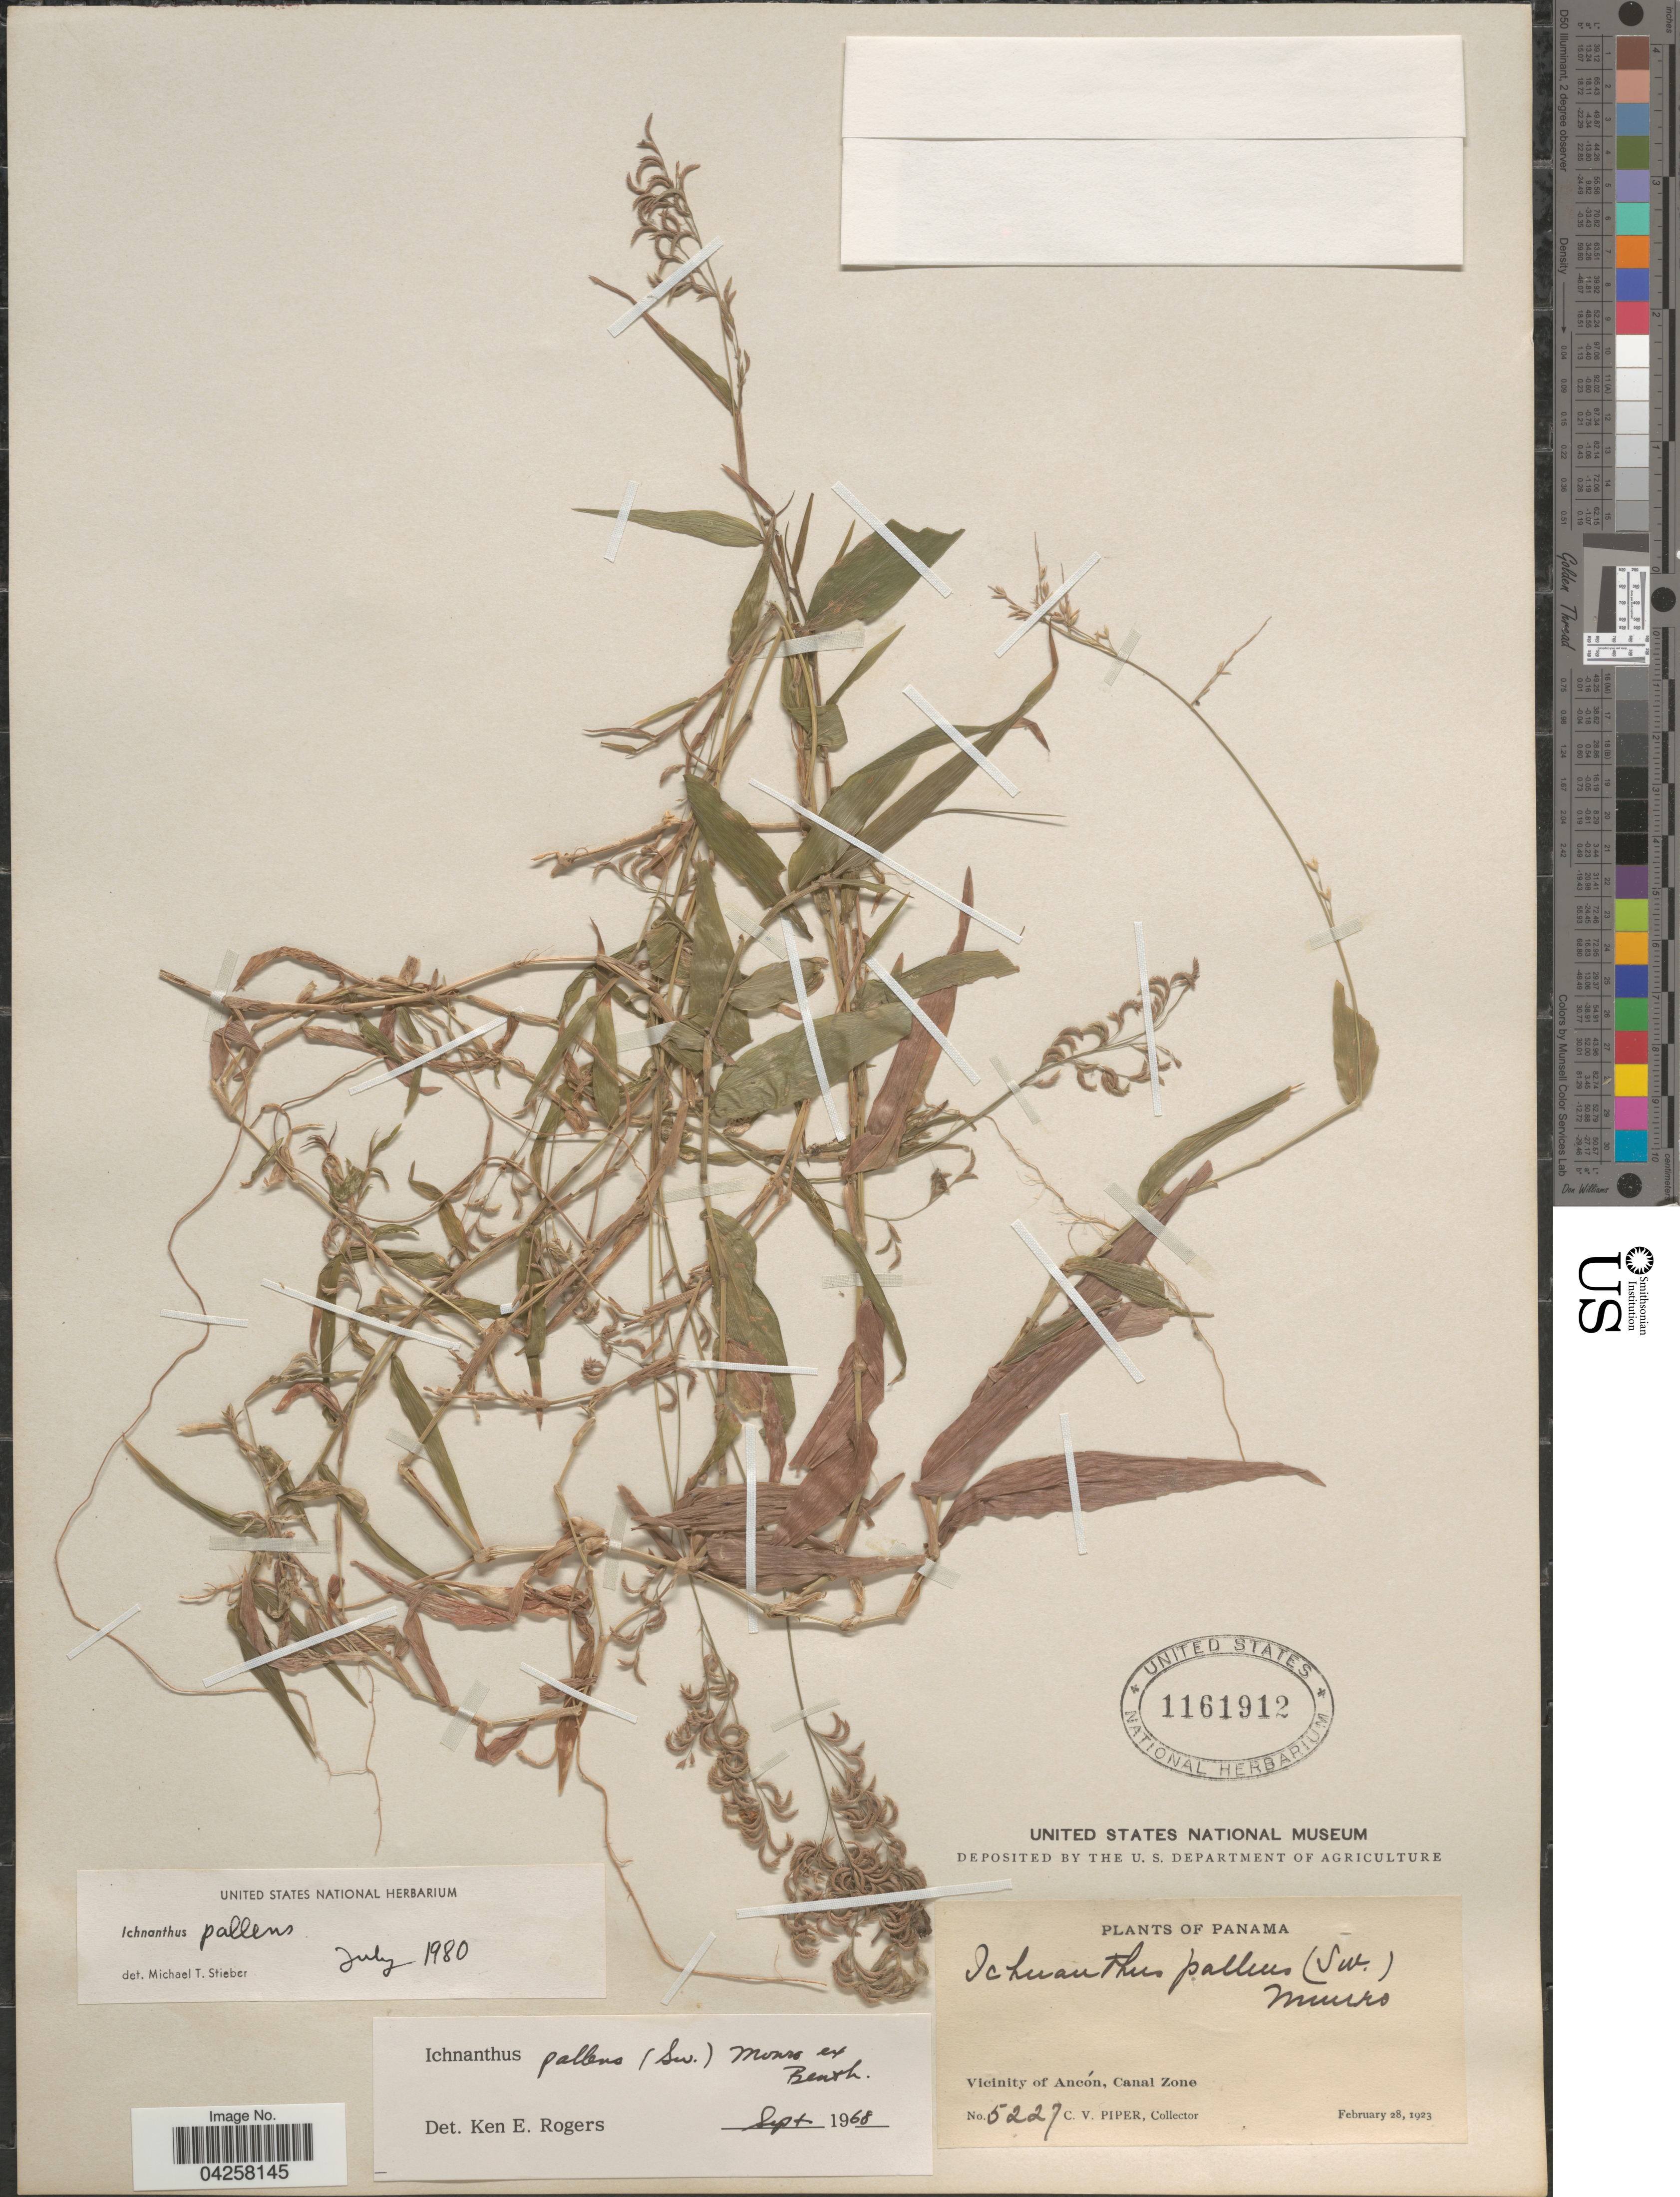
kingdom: Plantae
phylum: Tracheophyta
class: Liliopsida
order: Poales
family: Poaceae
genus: Ichnanthus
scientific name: Ichnanthus pallens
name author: (Sw.) Munro ex Benth.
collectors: C. V. Piper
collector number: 5227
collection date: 1923-02-28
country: Panama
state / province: Colón / Panamá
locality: Vicinity of Ancón, Canal Zone.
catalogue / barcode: US 1161912